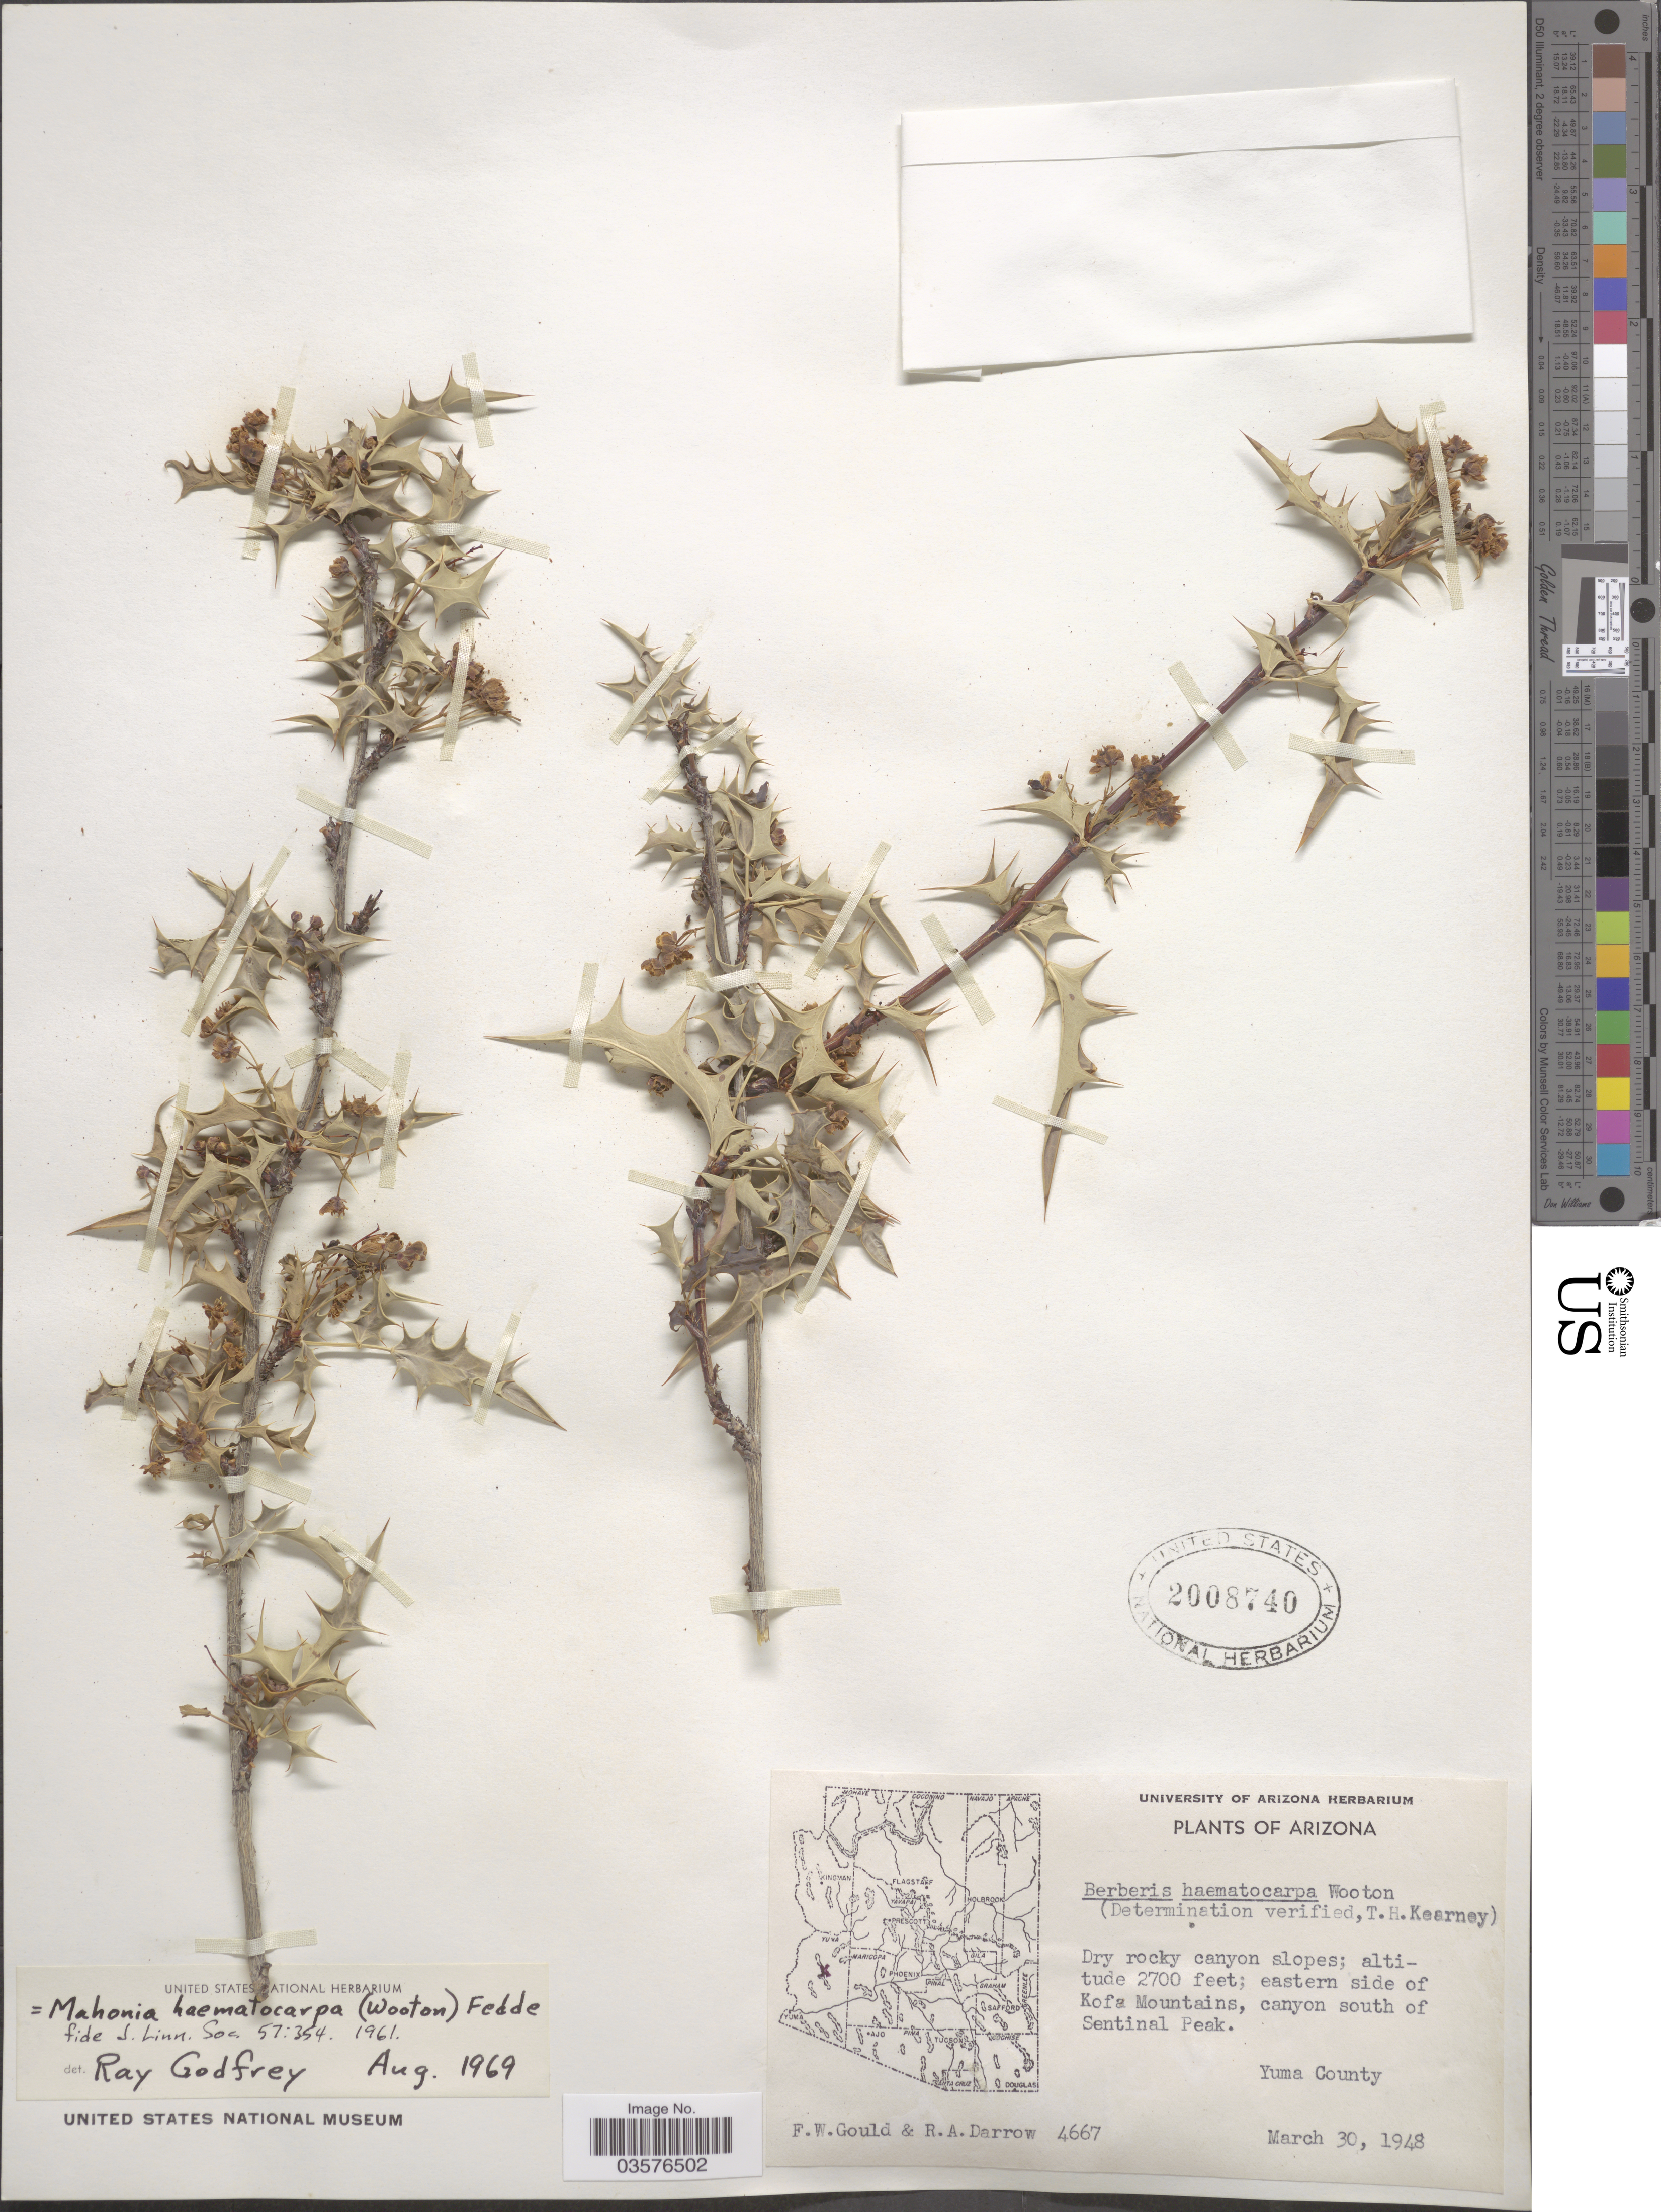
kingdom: Plantae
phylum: Tracheophyta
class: Magnoliopsida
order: Ranunculales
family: Berberidaceae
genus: Mahonia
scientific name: Mahonia haematocarpa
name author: (Wooton) Fedde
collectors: F. W. Gould & R. A. Darrow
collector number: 4667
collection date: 1948-03-30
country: United States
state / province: Arizona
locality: Eastern side of Kofa Mountains, canyon south of Sentinal Peak. Yuma County.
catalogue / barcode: US 2008740